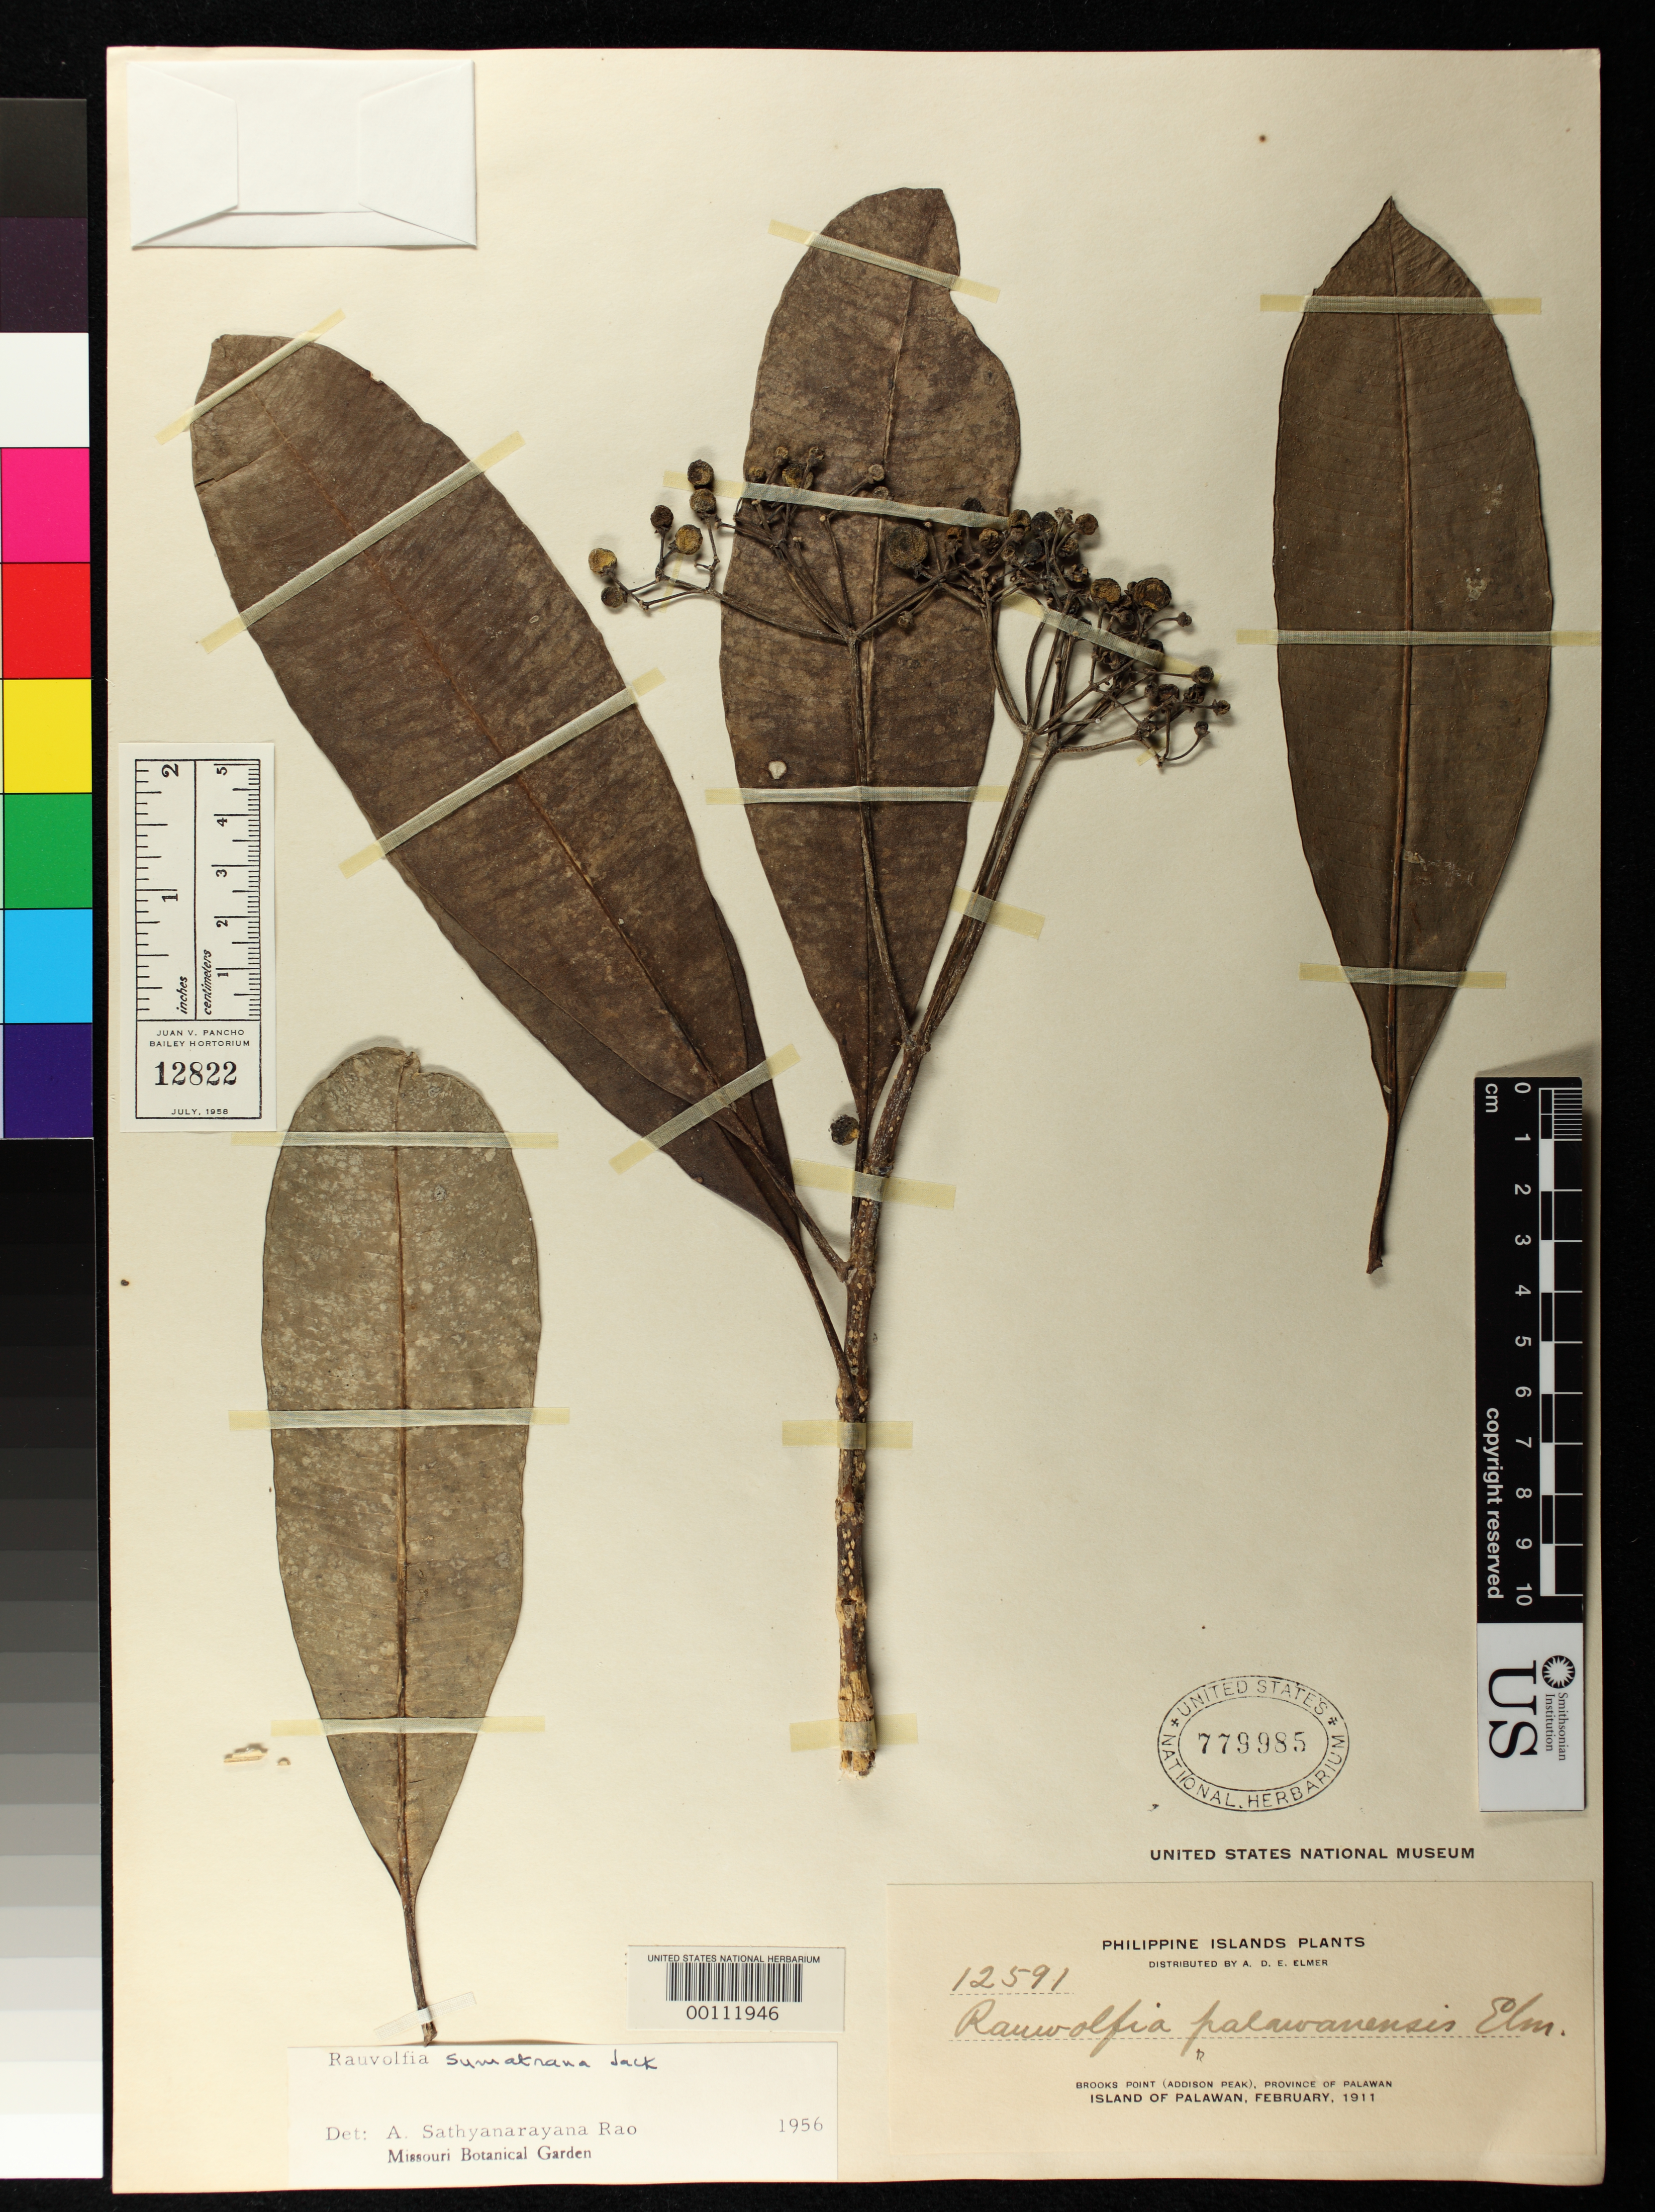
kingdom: Plantae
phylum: Tracheophyta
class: Magnoliopsida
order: Gentianales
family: Apocynaceae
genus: Rauvolfia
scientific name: Rauvolfia palawanensis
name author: Elmer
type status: Isotype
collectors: A. D. E. Elmer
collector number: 12591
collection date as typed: Feb 1911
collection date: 1911-02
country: Philippines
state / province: Mimaropa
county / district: Palawan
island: Palawan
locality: Brooks Point (Addison Peak), province of Palawan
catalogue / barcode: US 779985